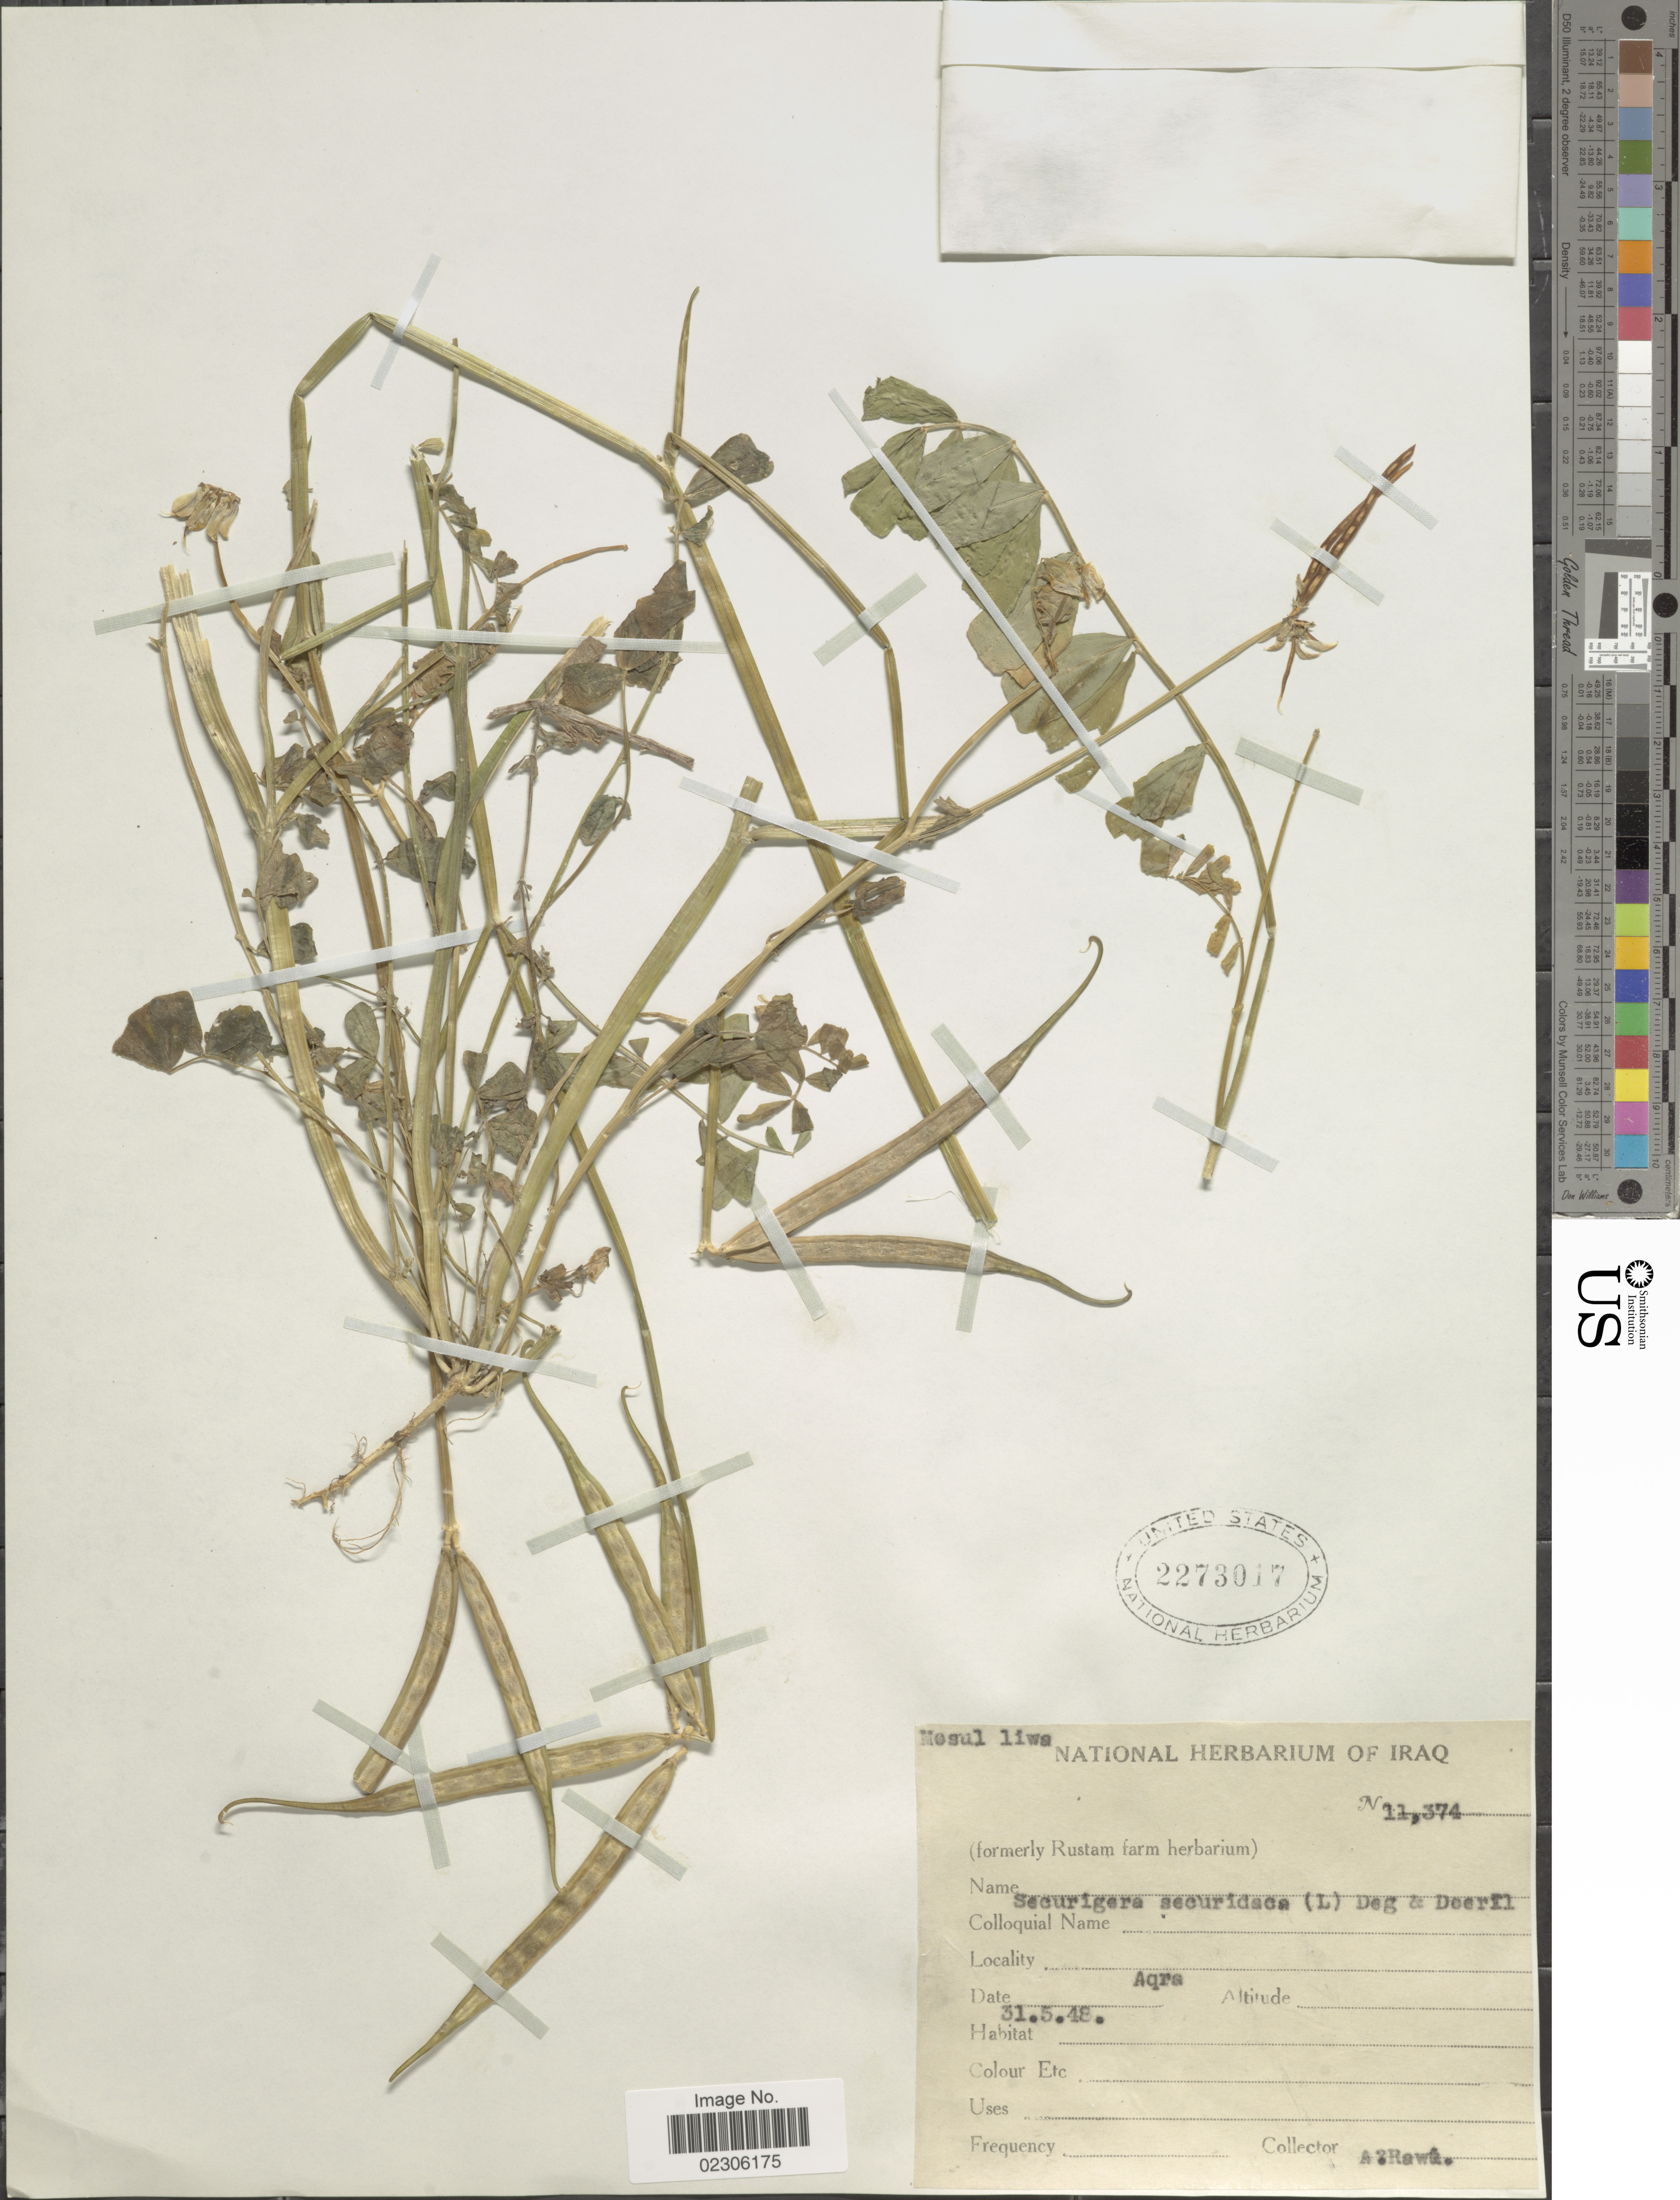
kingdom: Plantae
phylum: Tracheophyta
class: Magnoliopsida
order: Fabales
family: Fabaceae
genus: Securigera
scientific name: Securigera securidaca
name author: (L.) Degen & Dörfl.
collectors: A. Rawi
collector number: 11374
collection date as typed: Transcribed d/m/y: 31/5/48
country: Iraq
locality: Aqrah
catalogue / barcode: US 2273017